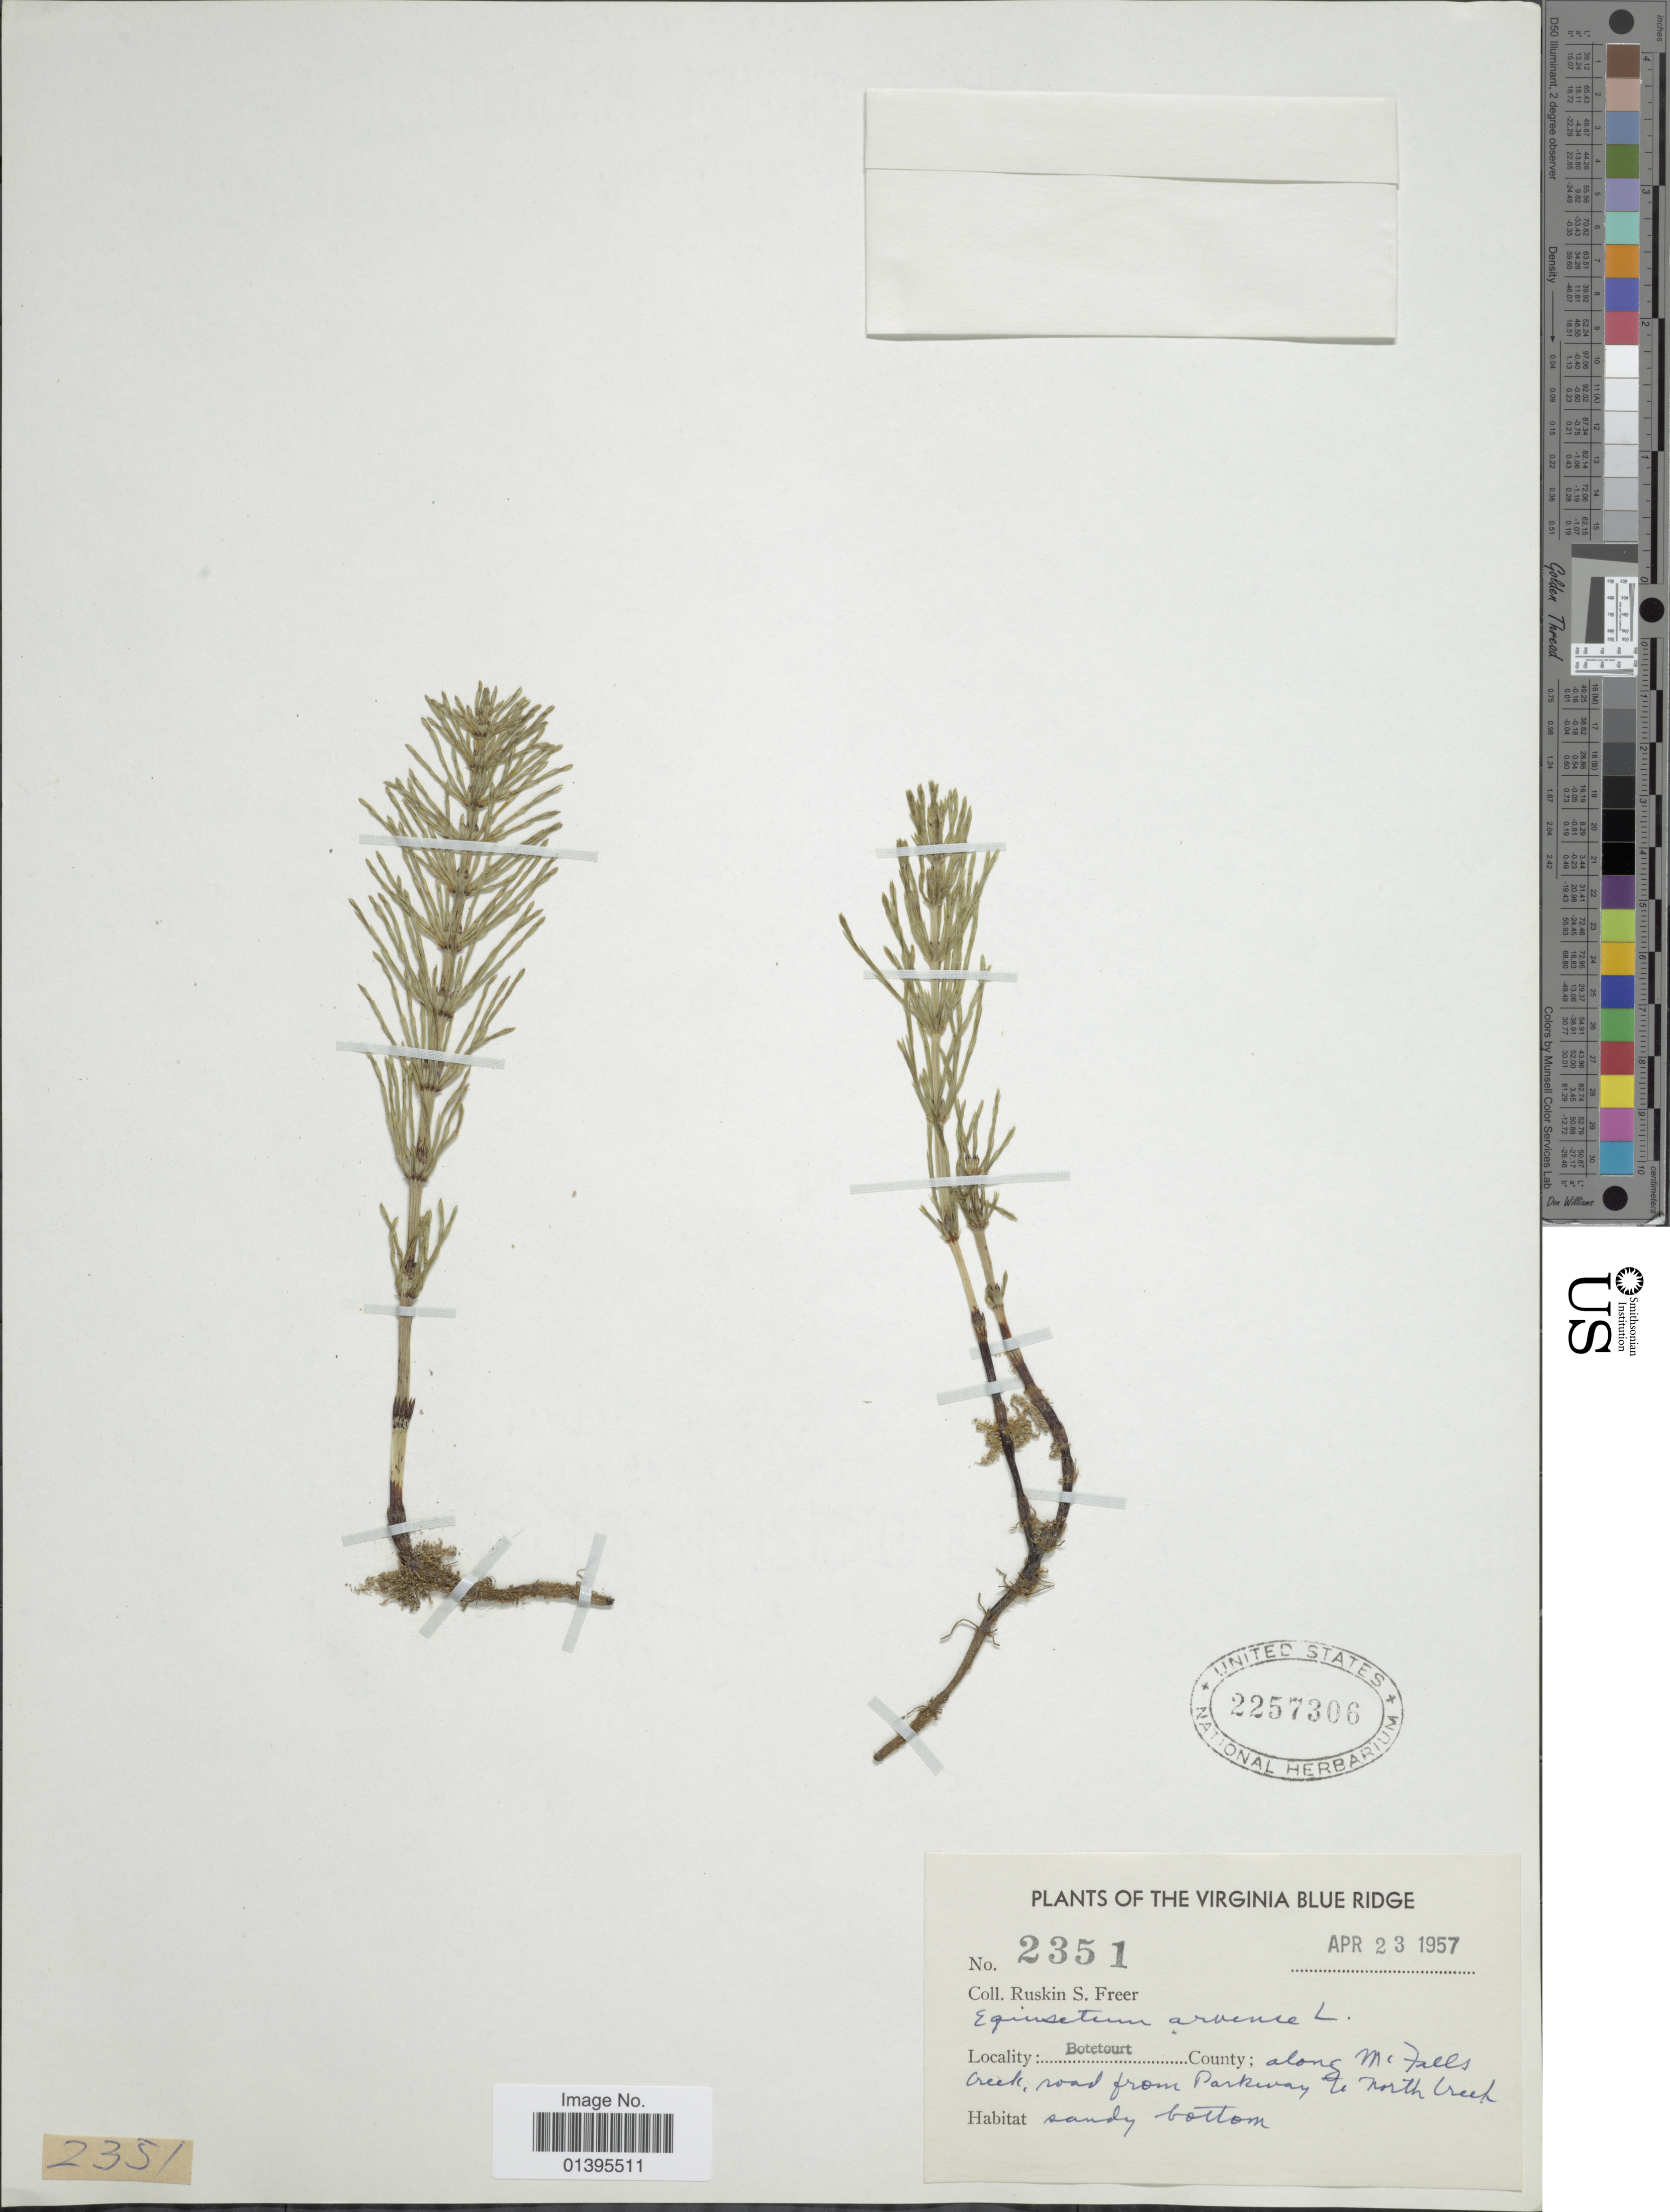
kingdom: Plantae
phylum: Tracheophyta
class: Polypodiopsida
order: Equisetales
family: Equisetaceae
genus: Equisetum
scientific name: Equisetum arvense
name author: L.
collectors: R. Freer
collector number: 2351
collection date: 1957-04-23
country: United States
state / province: Virginia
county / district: Botetourt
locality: Blue Ridge, Botetourt County; along Mc Falls Creek, road from Parkway to North Creek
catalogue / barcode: US 2257306